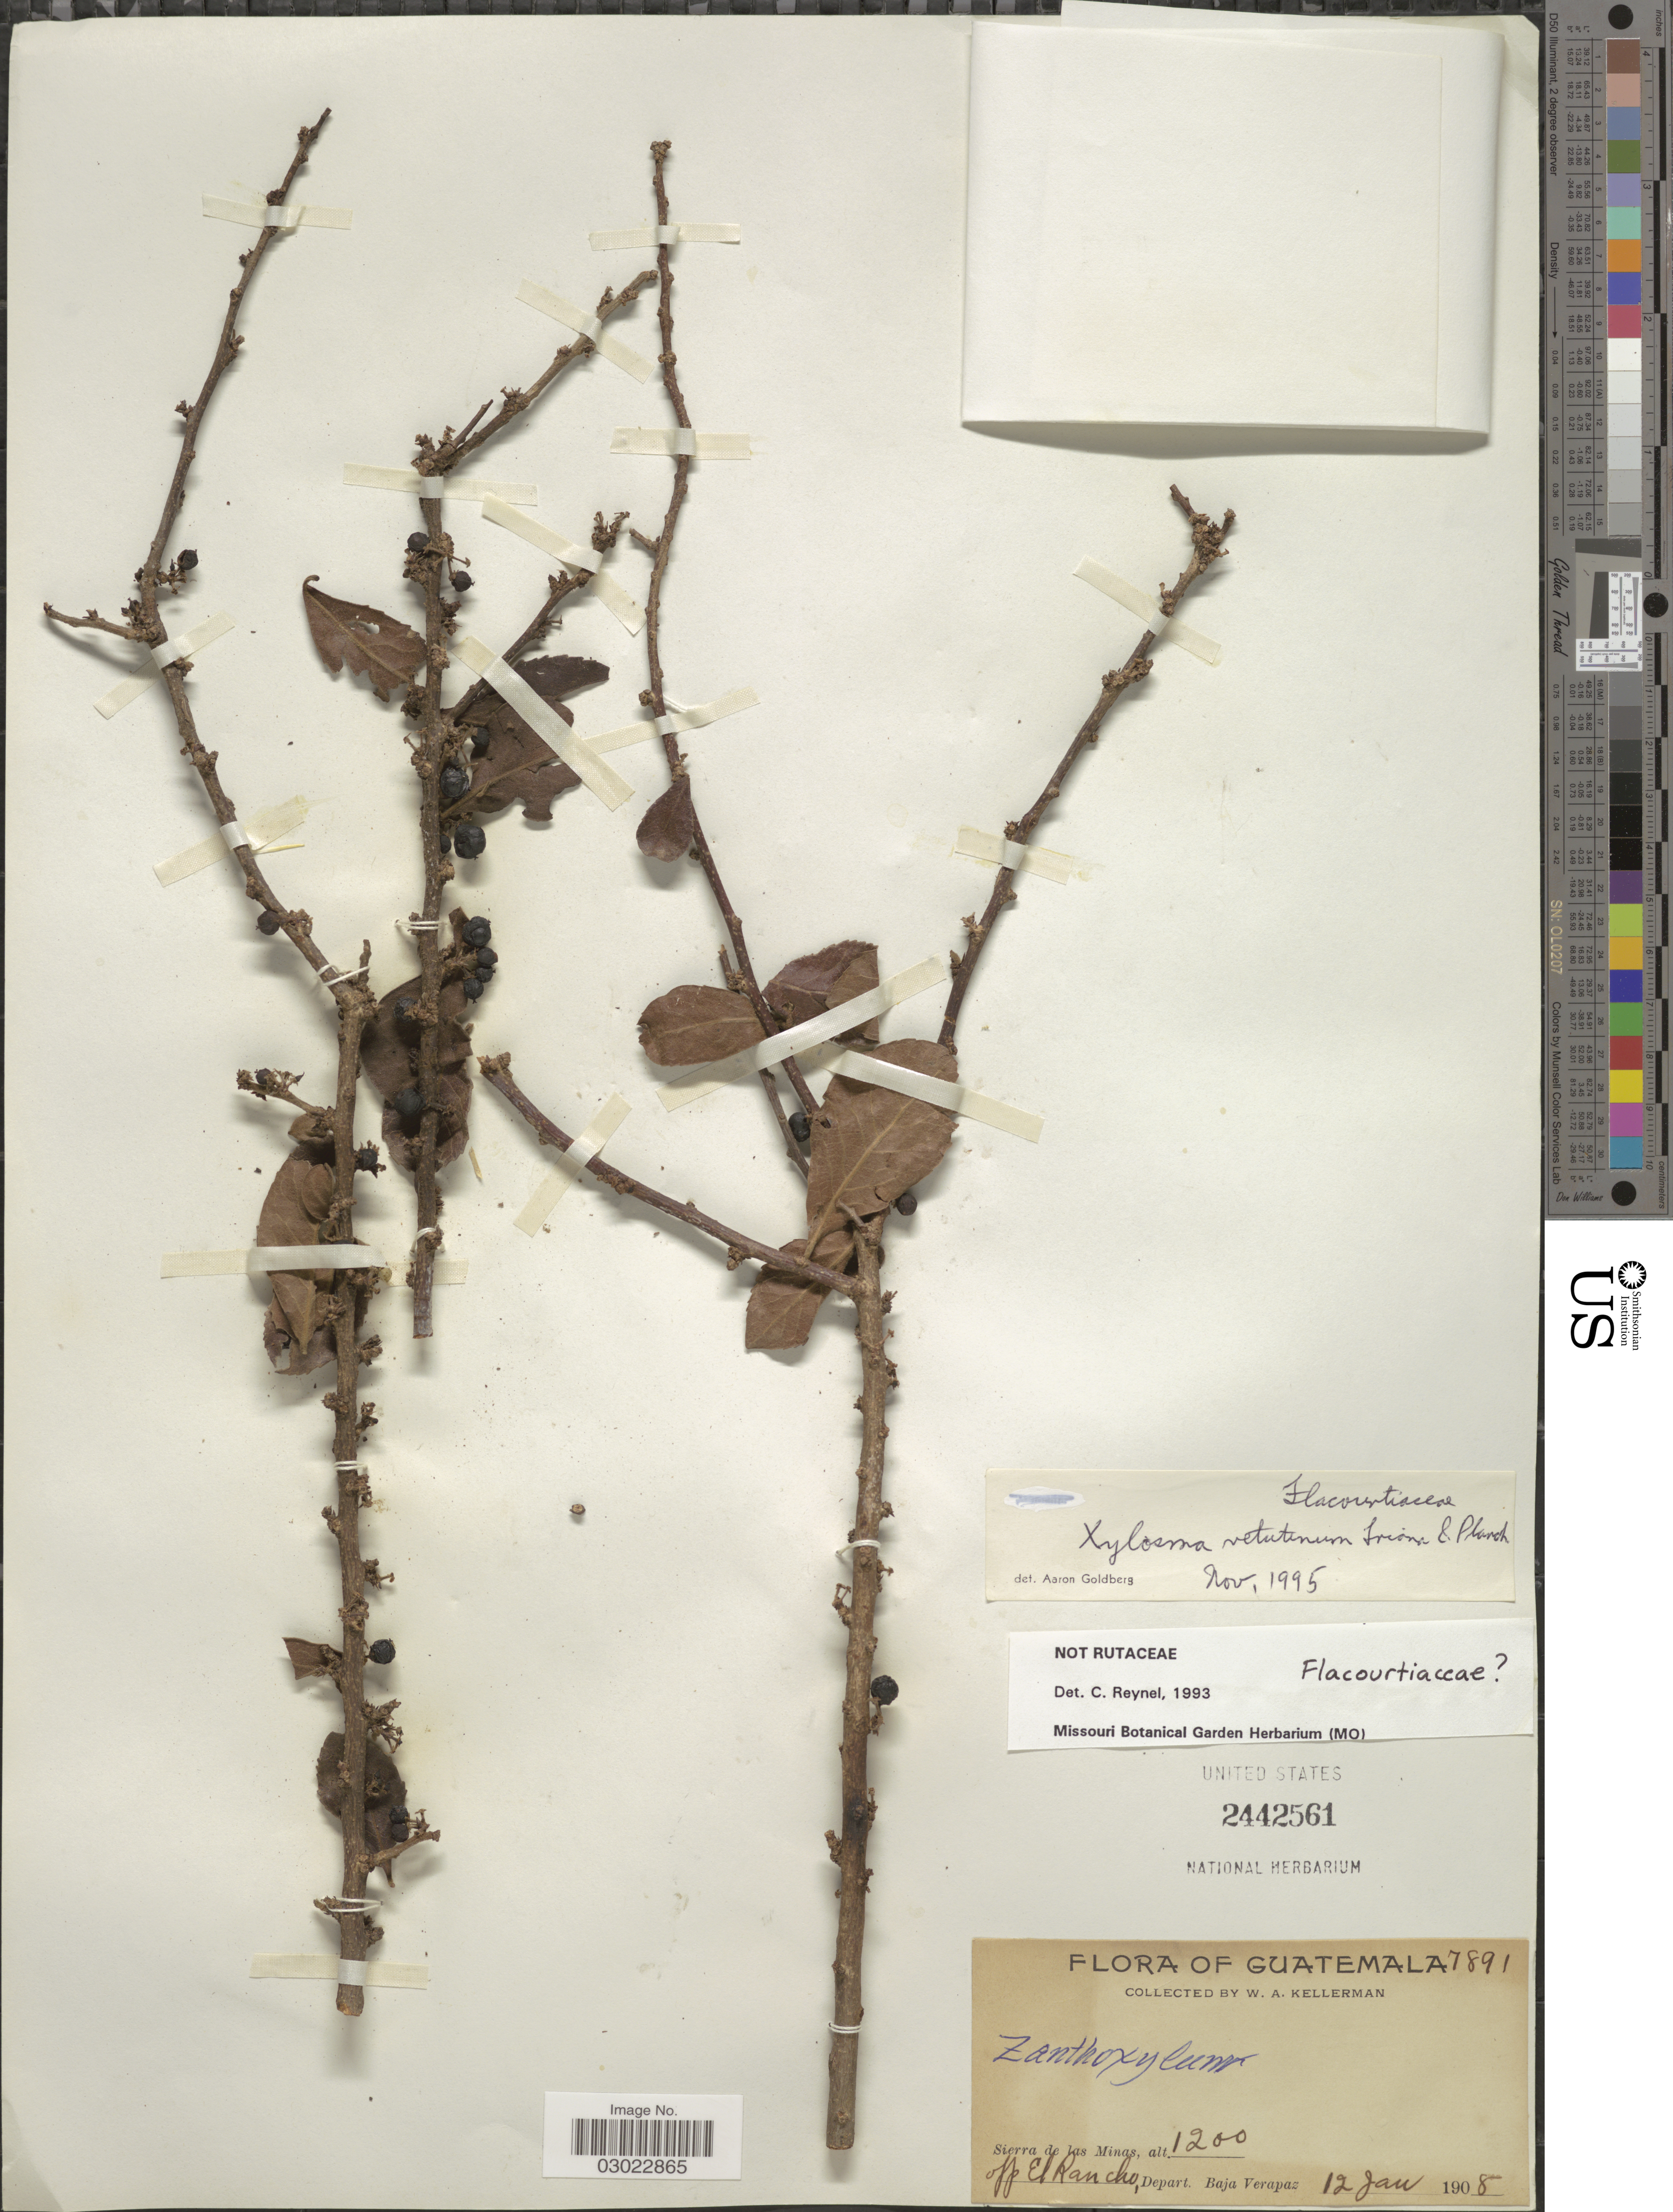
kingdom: Plantae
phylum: Tracheophyta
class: Magnoliopsida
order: Malpighiales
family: Salicaceae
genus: Xylosma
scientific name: Xylosma velutina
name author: (Tul.) Triana & Planch.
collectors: W. Kellerman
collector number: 7891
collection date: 1908-01-12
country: Guatemala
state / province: Baja Verapaz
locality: Sierra de las Minas, Opp El Rancho, Depart. Baja Verapaz.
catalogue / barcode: US 2442561